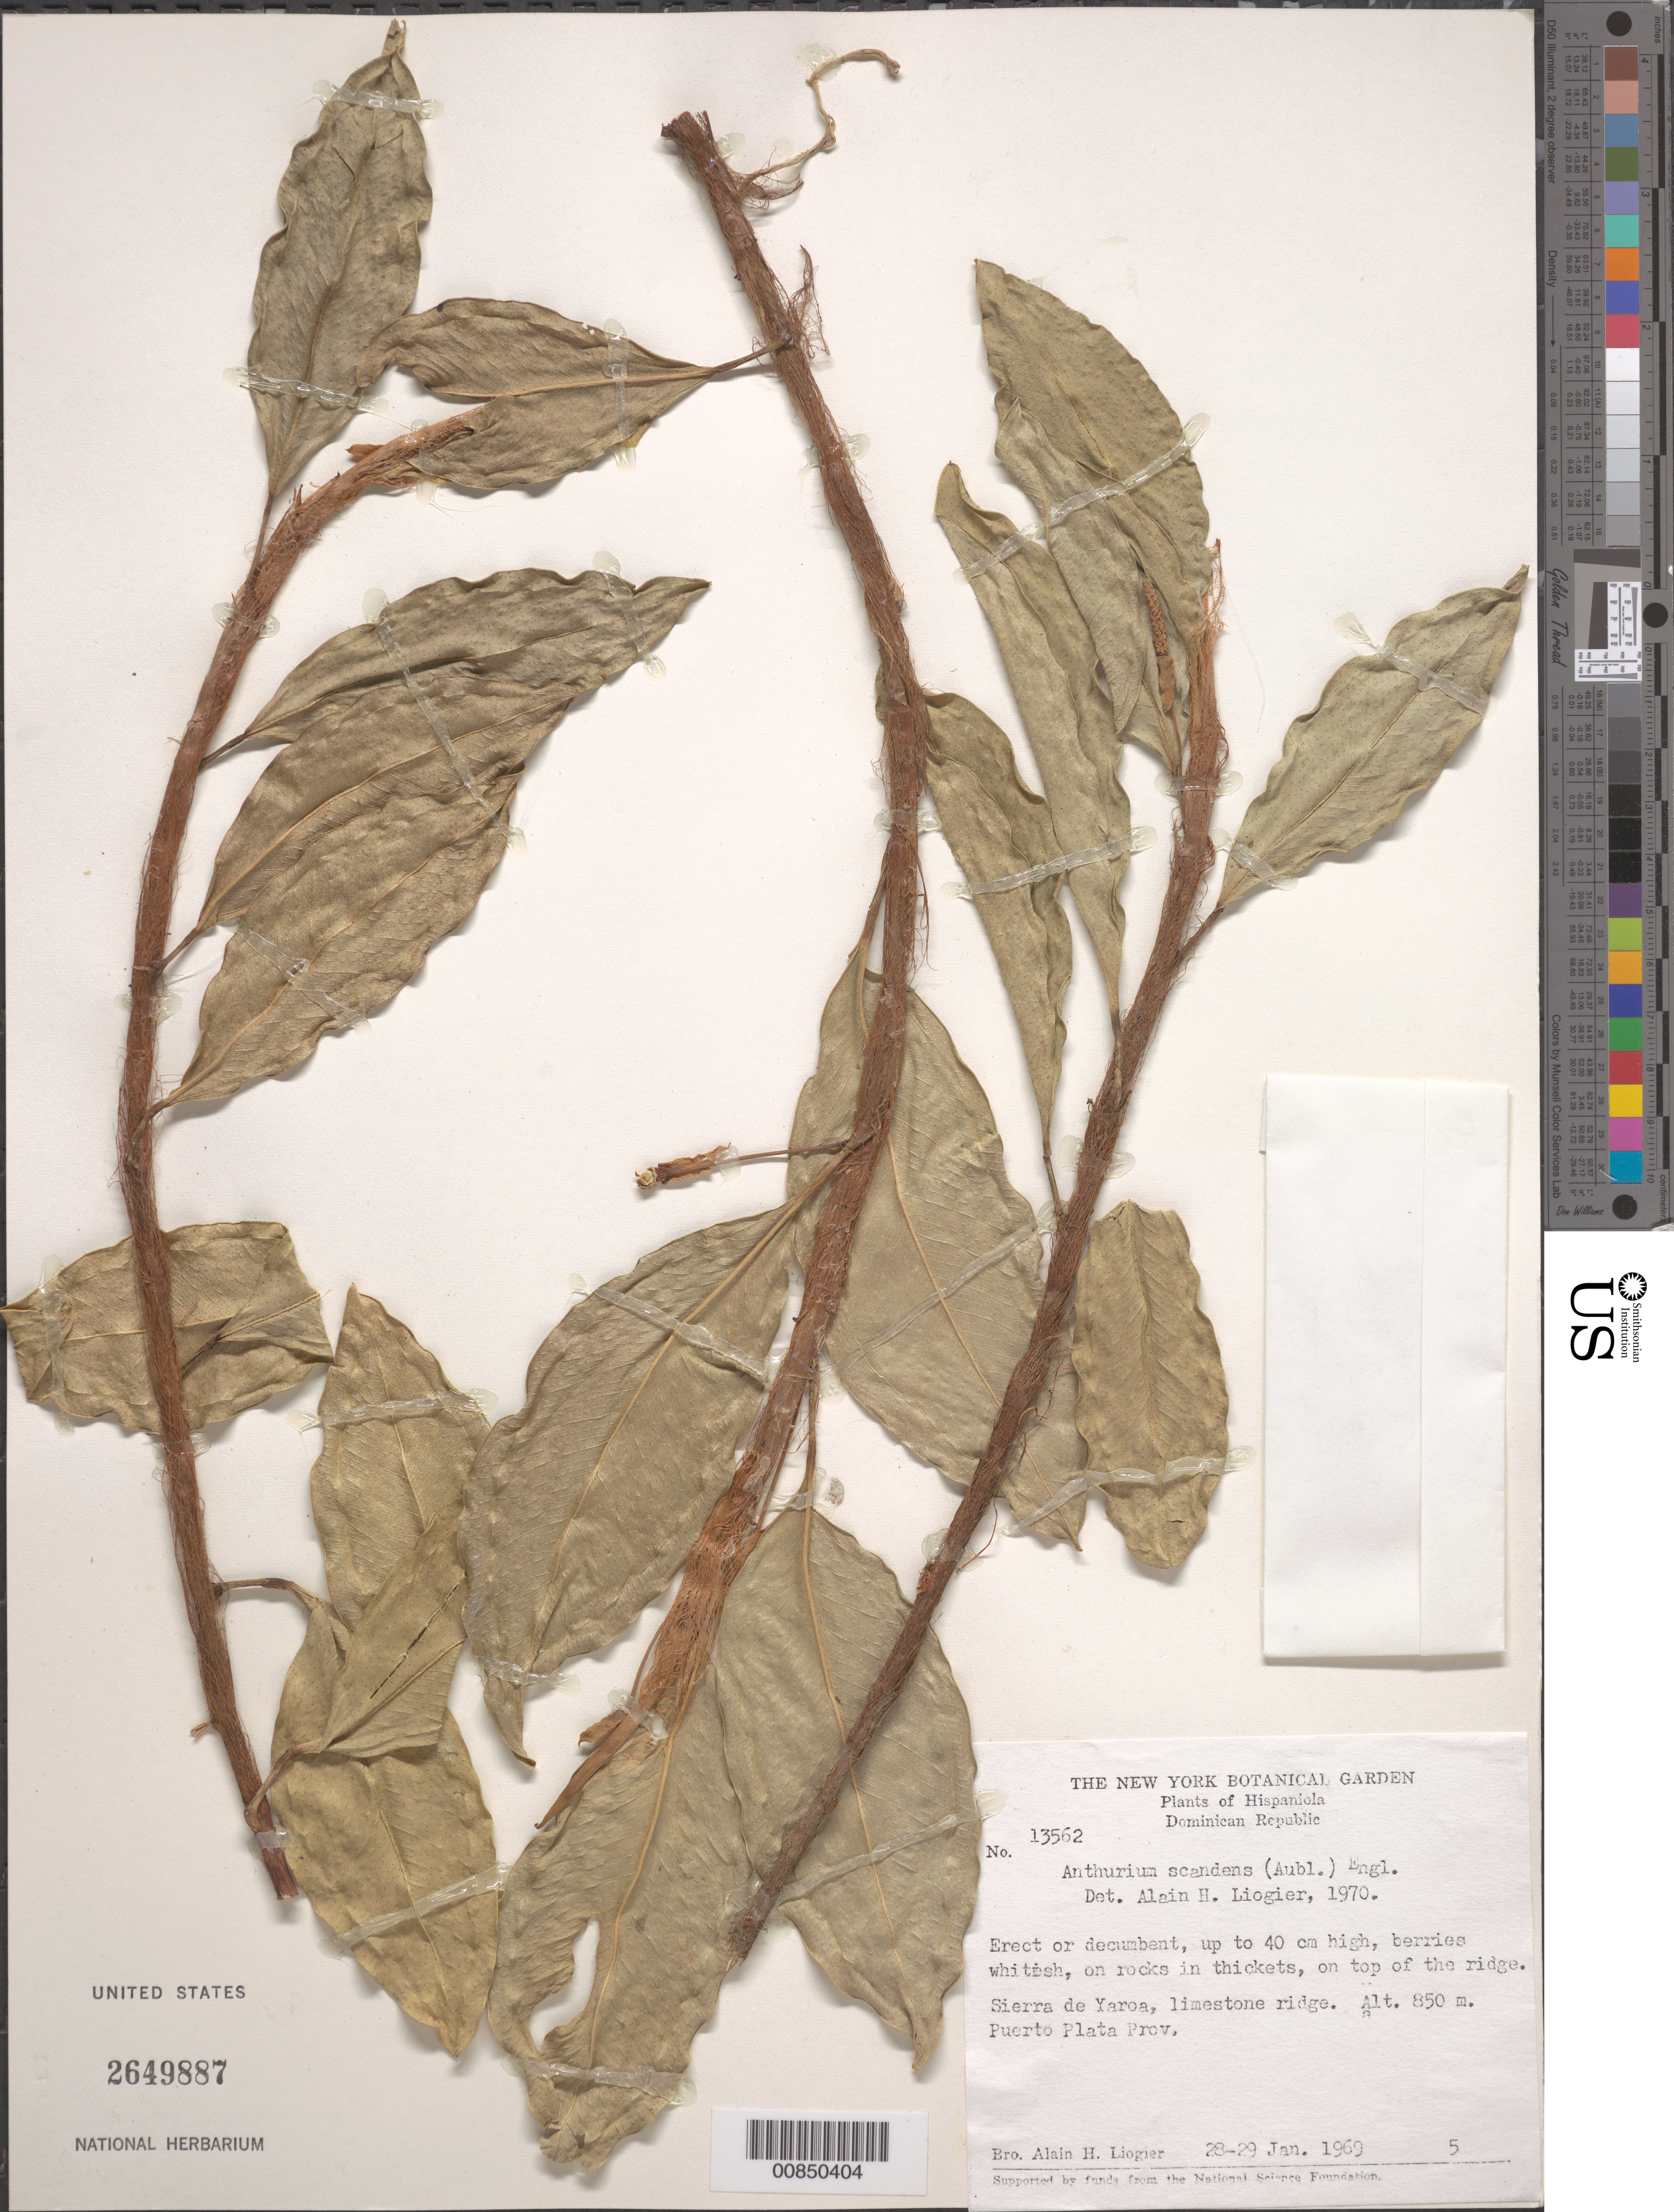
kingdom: Plantae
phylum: Tracheophyta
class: Liliopsida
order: Alismatales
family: Araceae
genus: Anthurium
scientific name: Anthurium scandens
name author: (Aubl.) Engl.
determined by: Liogier, Alain H.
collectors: A. H. Liogier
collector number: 13562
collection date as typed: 28 Jan 1969 to 29 Jan 1969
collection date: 1969-01-28/1969-01-29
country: Dominican Republic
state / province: Puerto Plata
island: Hispaniola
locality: Sierra de Yaroa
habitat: On rocks in thickets, on top of the limestone ridge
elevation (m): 850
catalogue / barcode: US 2649887